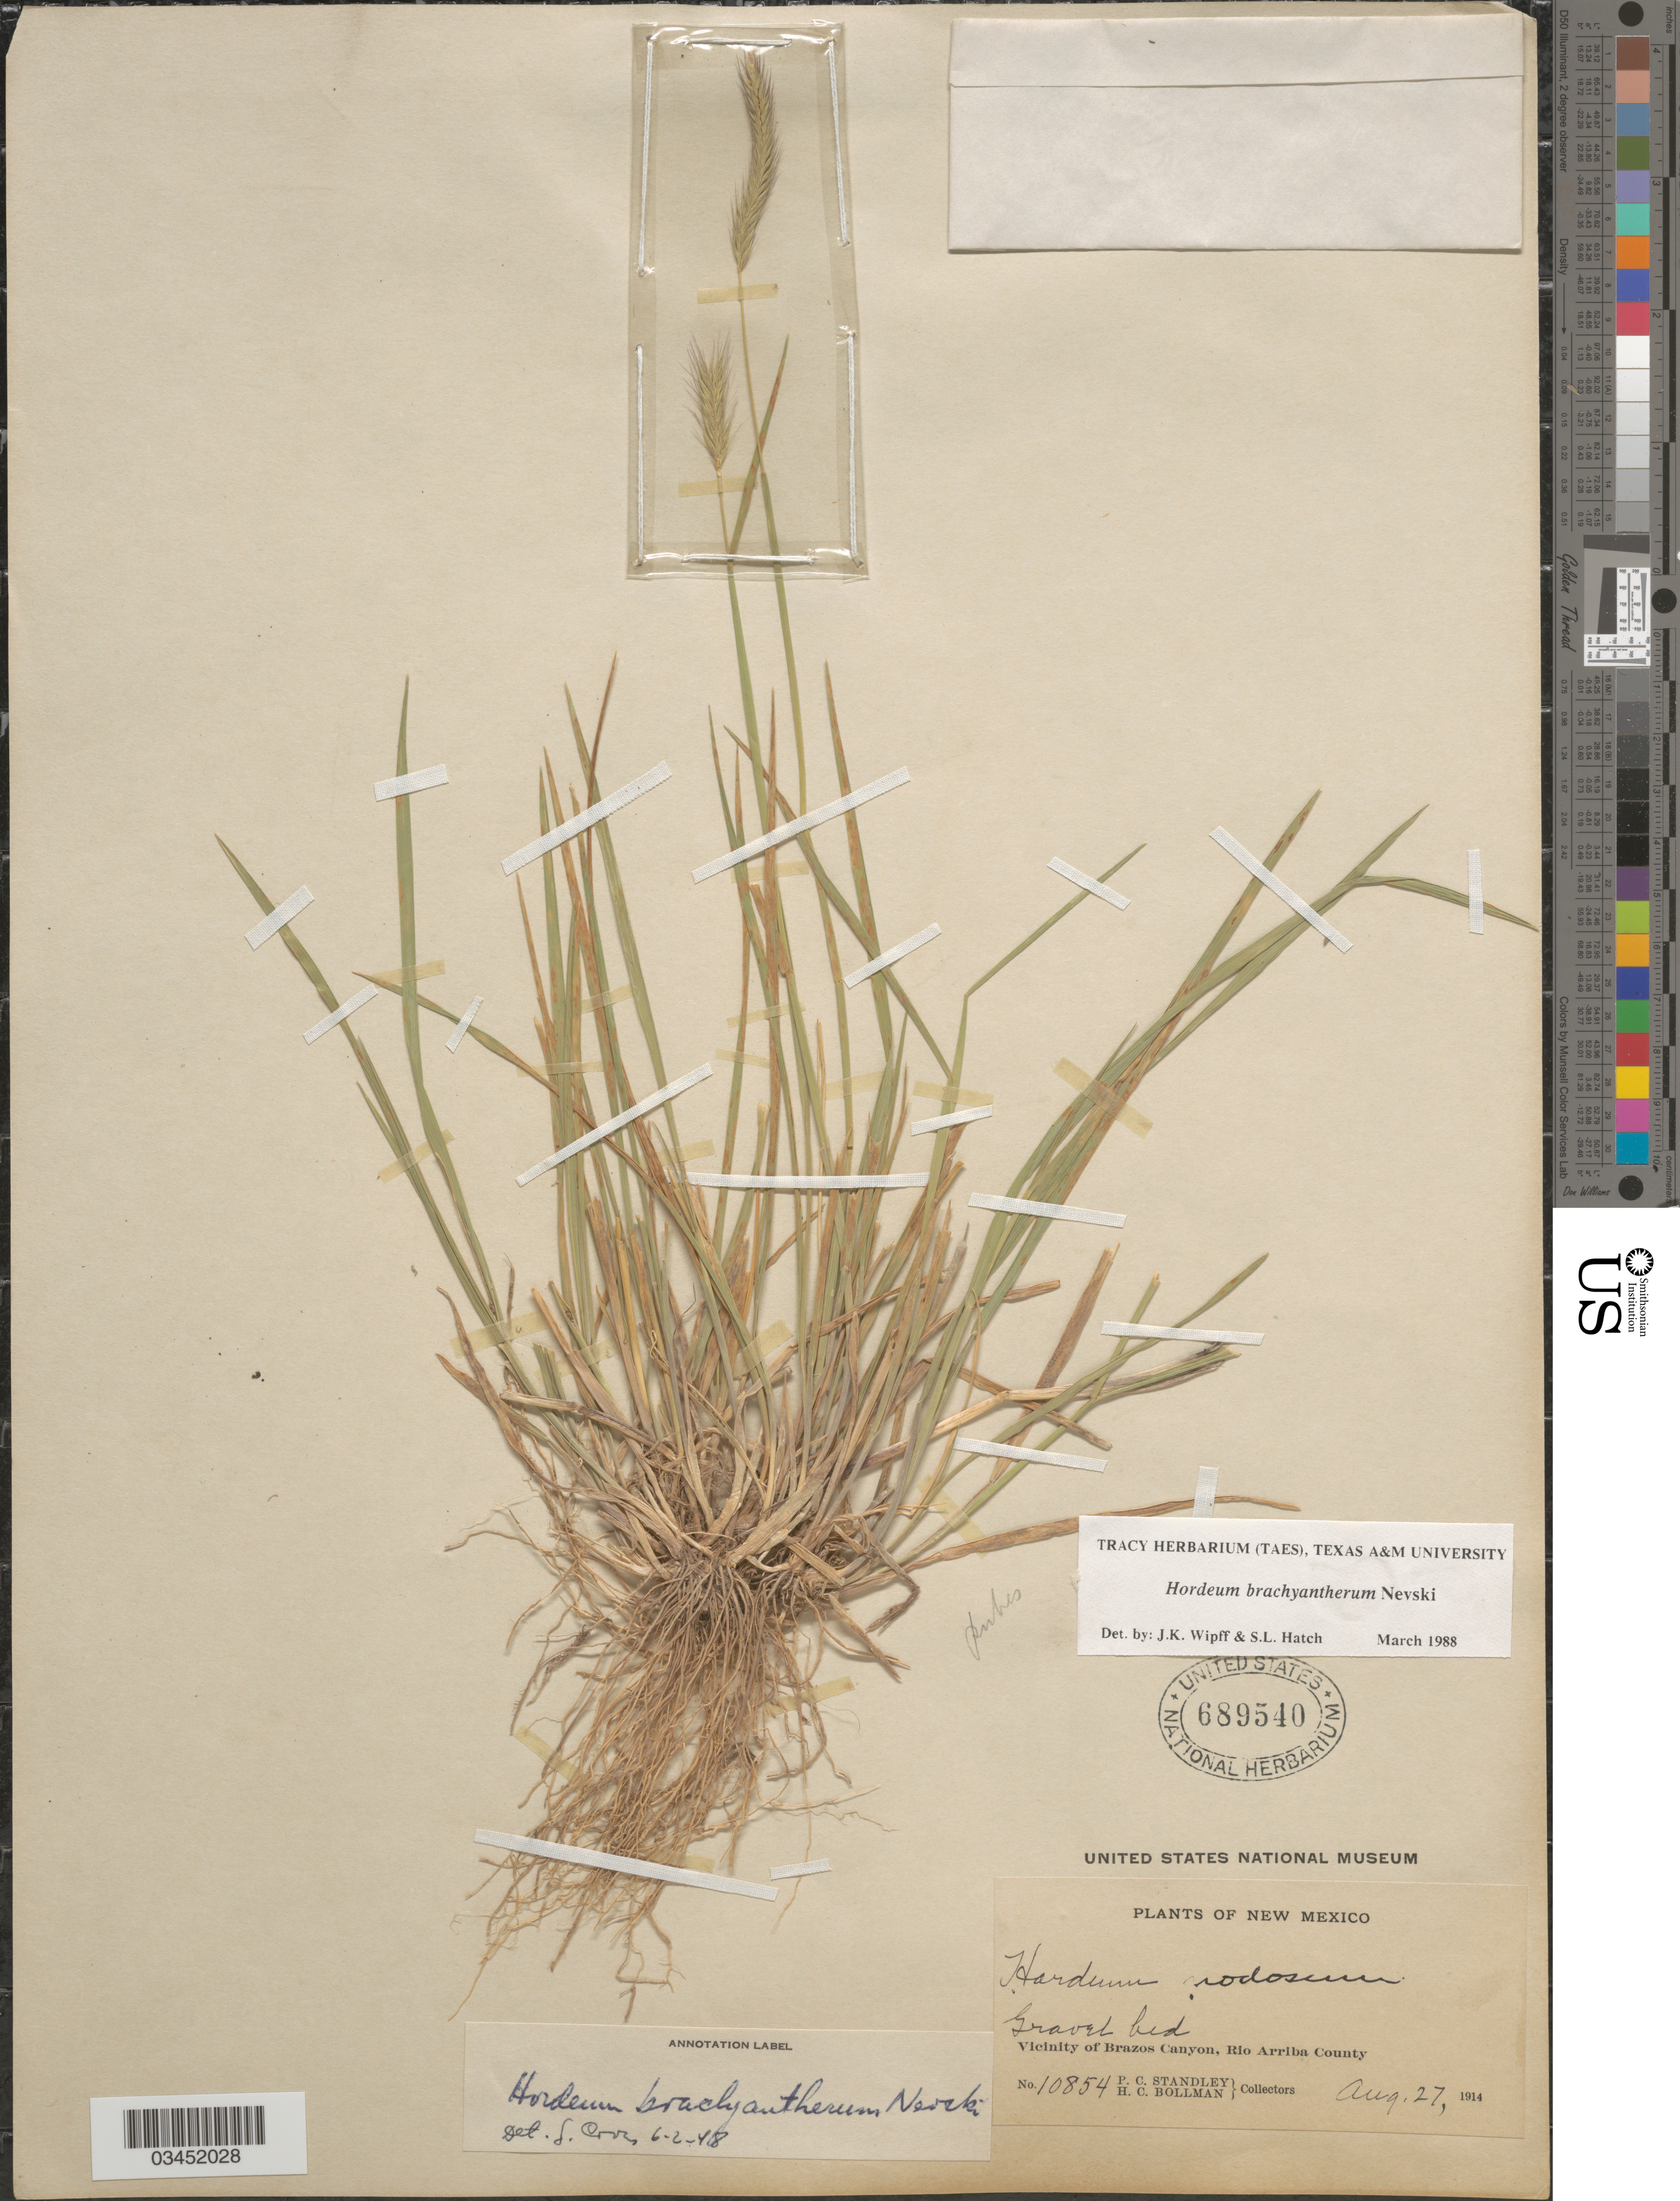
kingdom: Plantae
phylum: Tracheophyta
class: Liliopsida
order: Poales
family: Poaceae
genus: Hordeum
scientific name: Hordeum brachyantherum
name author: Nevski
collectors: P. C. Standley & H. C. Bollman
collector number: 10854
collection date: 1914-08-27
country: United States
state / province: New Mexico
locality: Gravel bed. Vicinity of Brazos Canyon, Rio Arriba County.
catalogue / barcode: US 689540